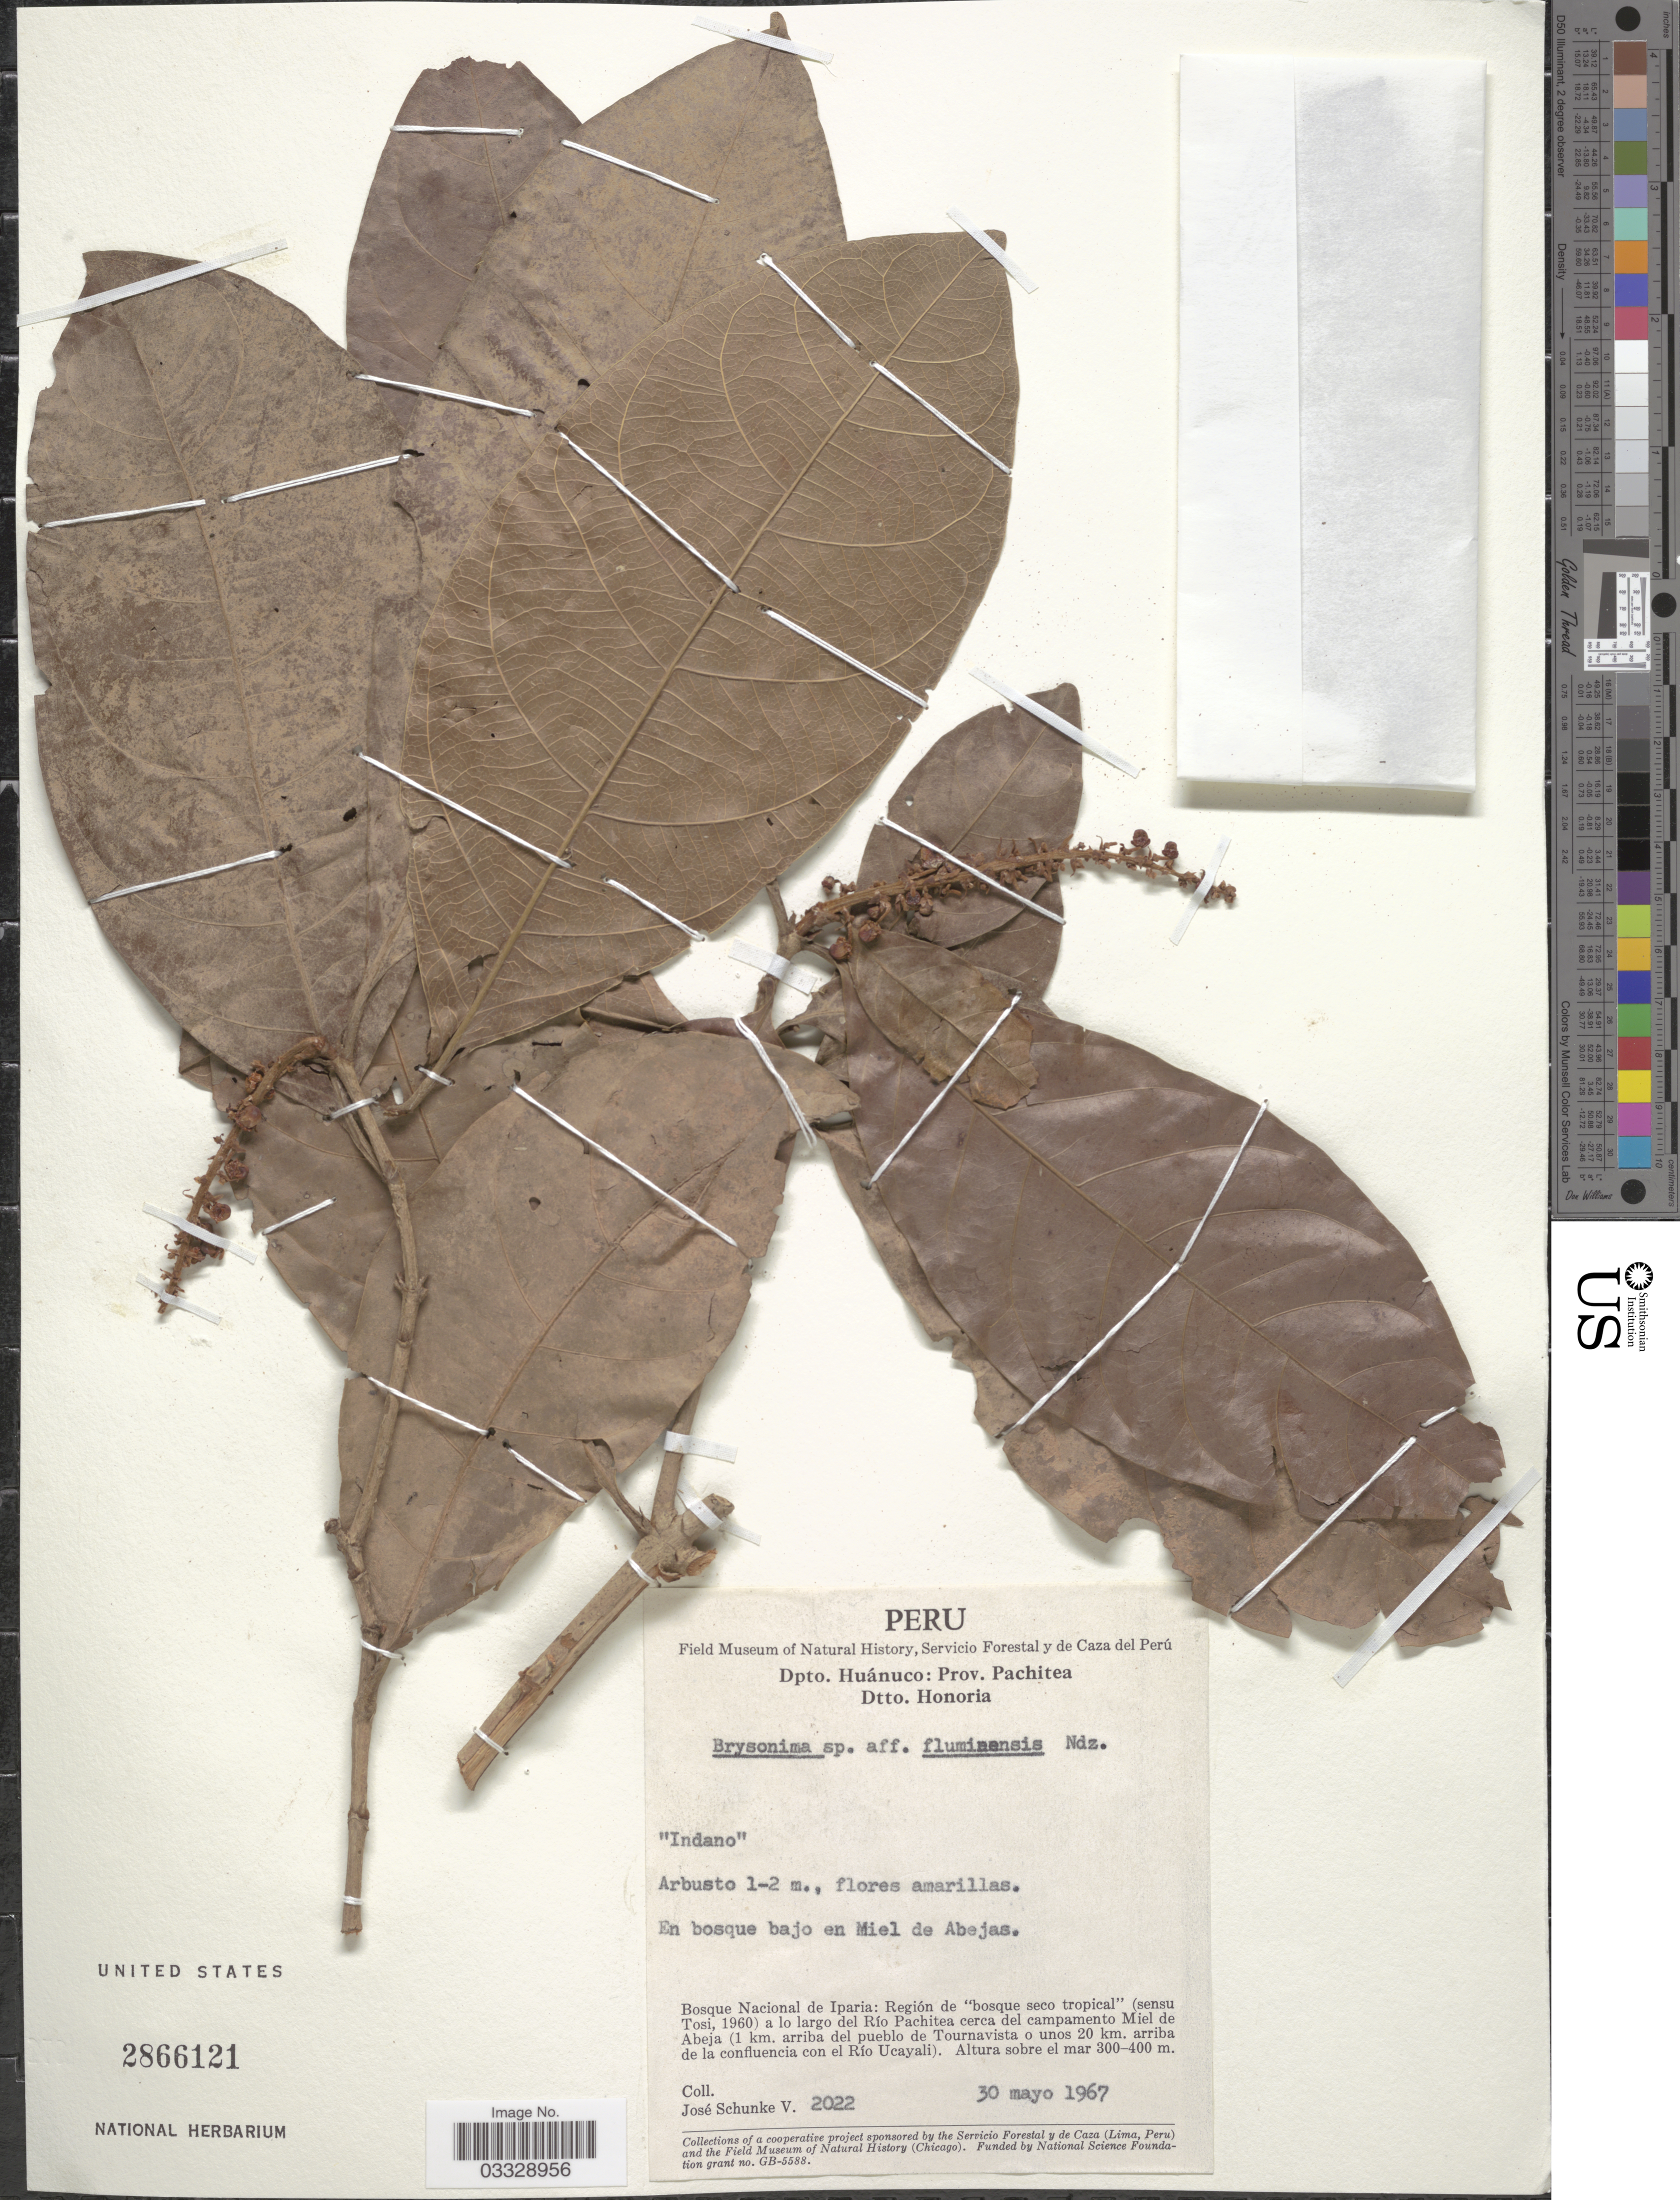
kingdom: Plantae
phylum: Tracheophyta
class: Magnoliopsida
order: Malpighiales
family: Malpighiaceae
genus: Byrsonima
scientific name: Byrsonima fluminensis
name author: Nied.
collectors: J. Schunke Vigo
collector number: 2022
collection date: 1967-05-30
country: Peru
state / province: Huánuco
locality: Dpto. Huánuco: Prov. Pachitea. Dtto. Honoria. En bosque bajo en Miel de Abejas. Bosque Nacional de Iparia: Región de "bosque seco tropical" (sensu Tosi, 1960) a lo largo del Río Pachitea cerca del campamento Miel de Abeja (1 km. arriba del pueblo de Tournavista o unos 20 km. arriba de la confluencia con el Río Ucayali).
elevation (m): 300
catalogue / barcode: US 2866121